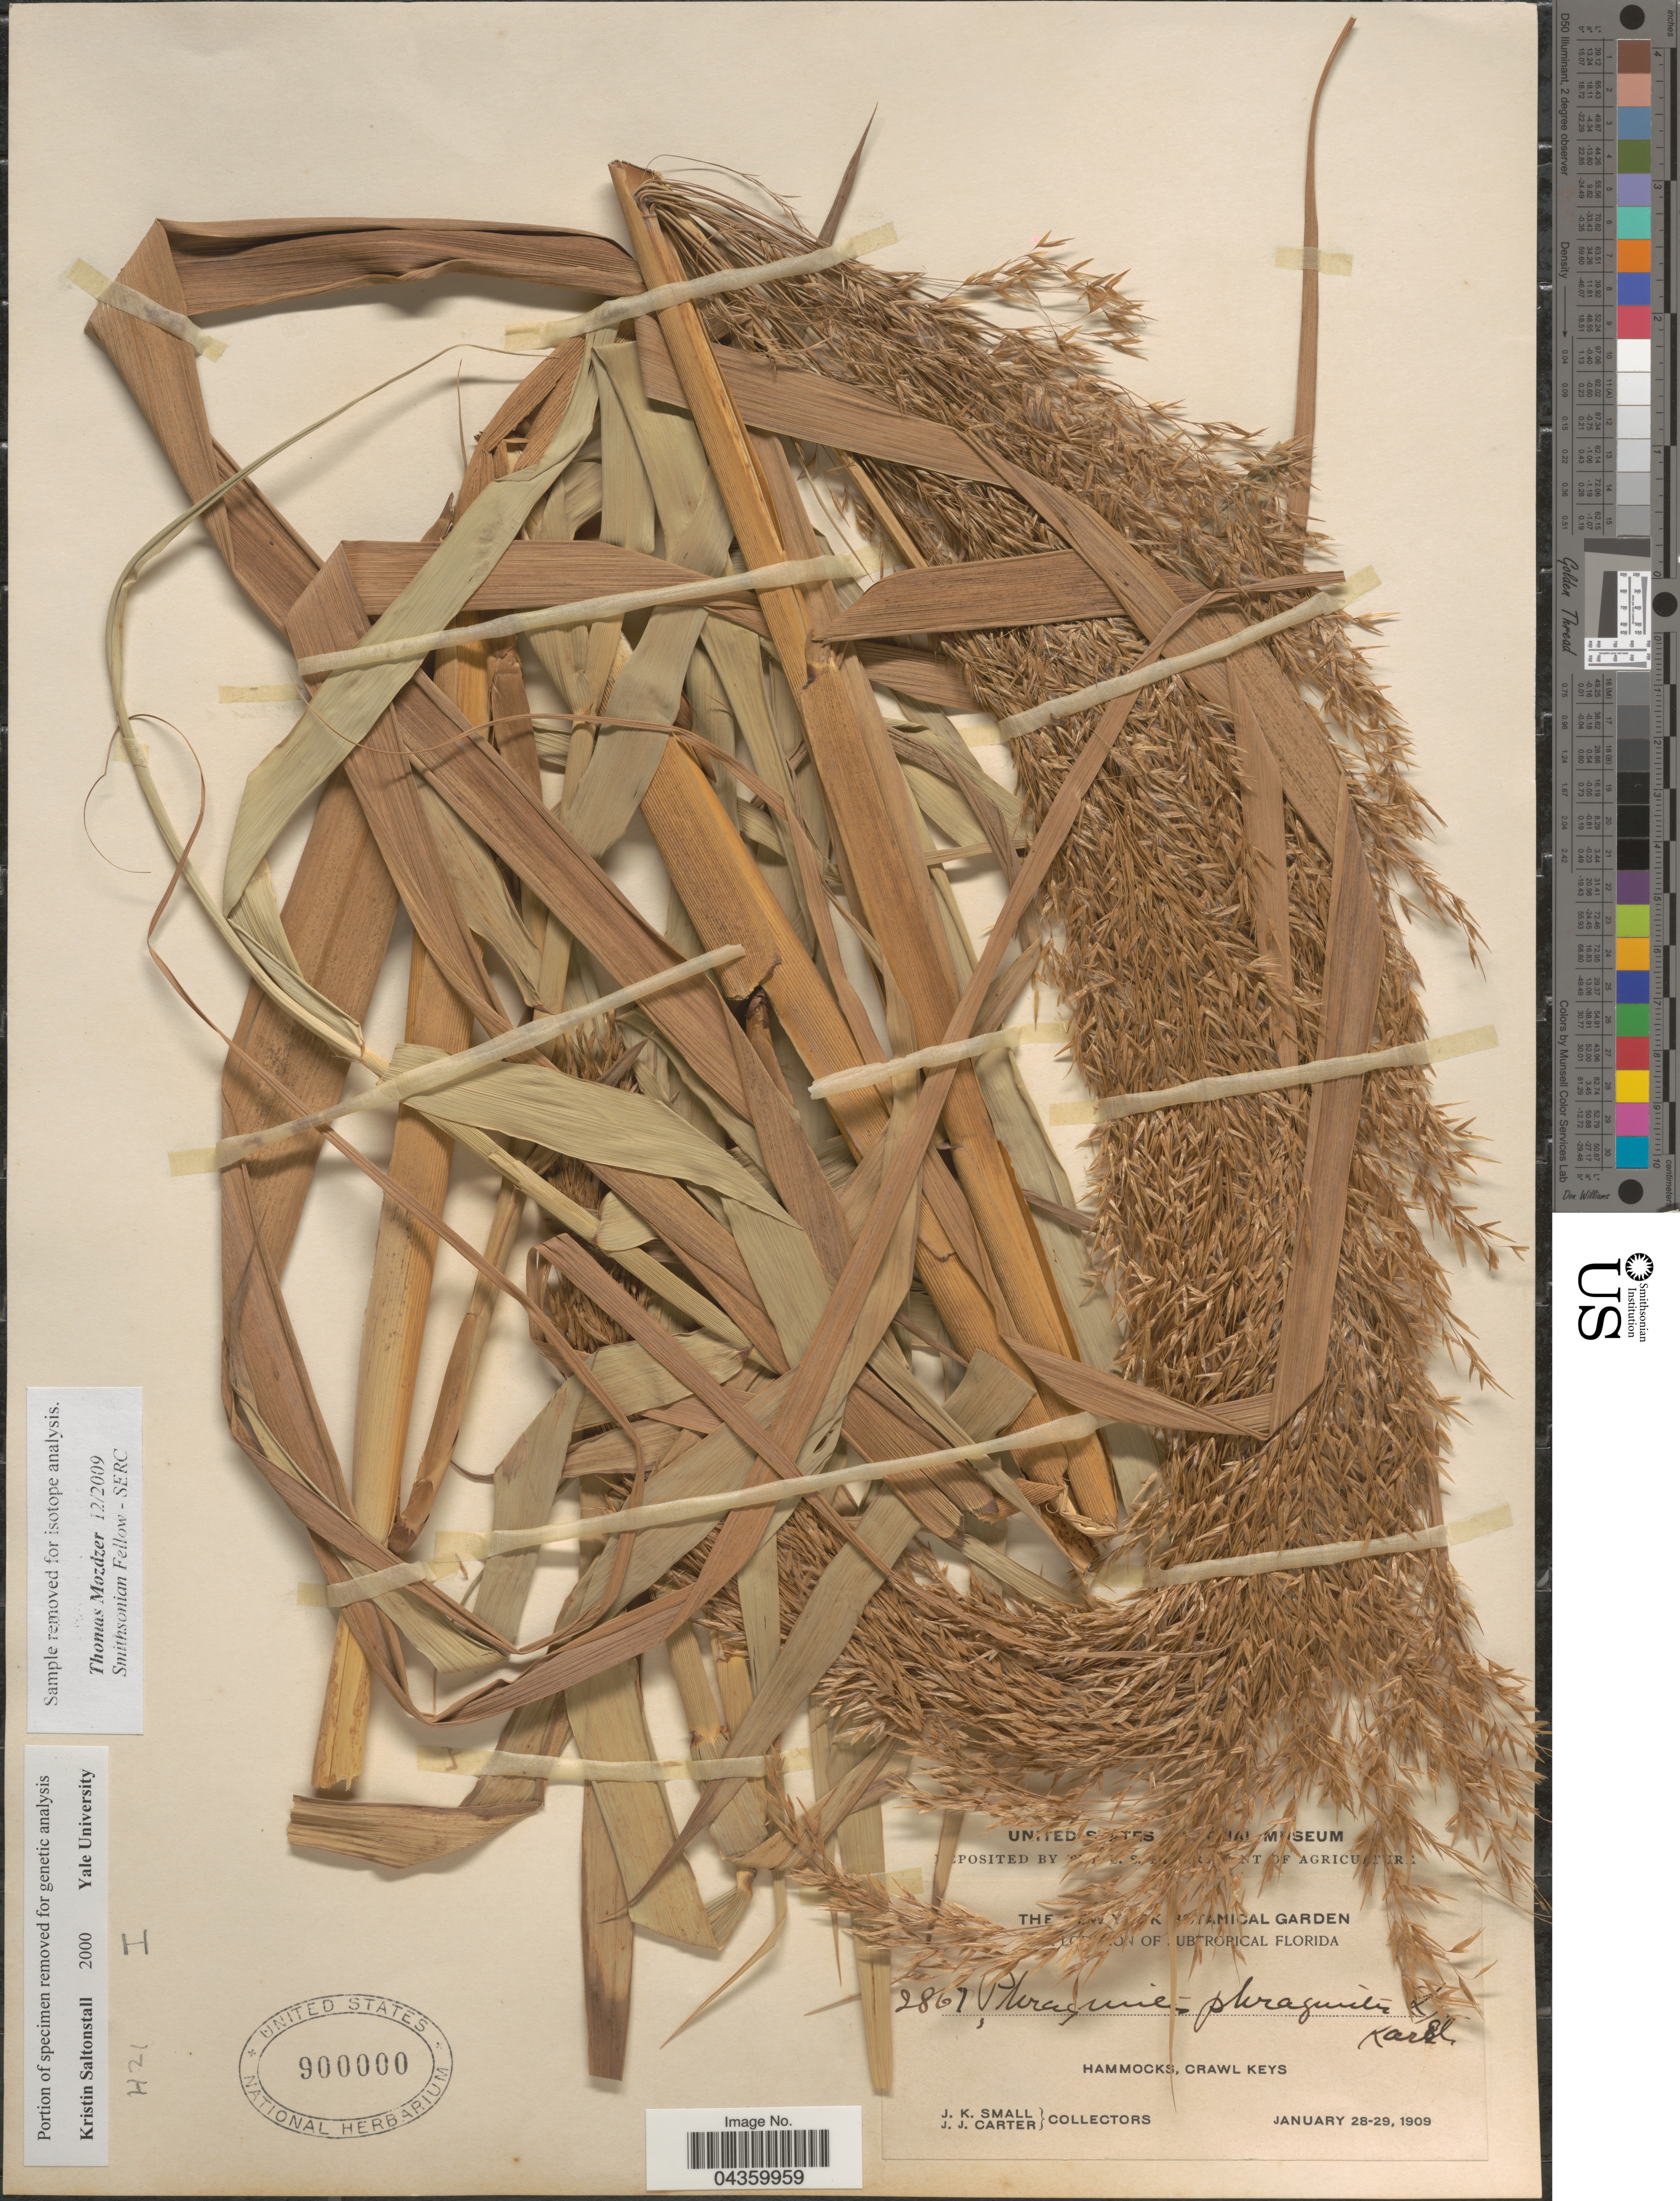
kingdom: Plantae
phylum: Tracheophyta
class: Liliopsida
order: Poales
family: Poaceae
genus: Phragmites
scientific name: Phragmites australis subsp. berlandieri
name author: (E. Fourn.) Saltonstall & Hauber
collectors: J. K. Small & J. Carter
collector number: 2867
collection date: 1909-01-28/1909-01-29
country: United States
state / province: Florida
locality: Hammocks, Crawl Keys.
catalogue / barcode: US 900000